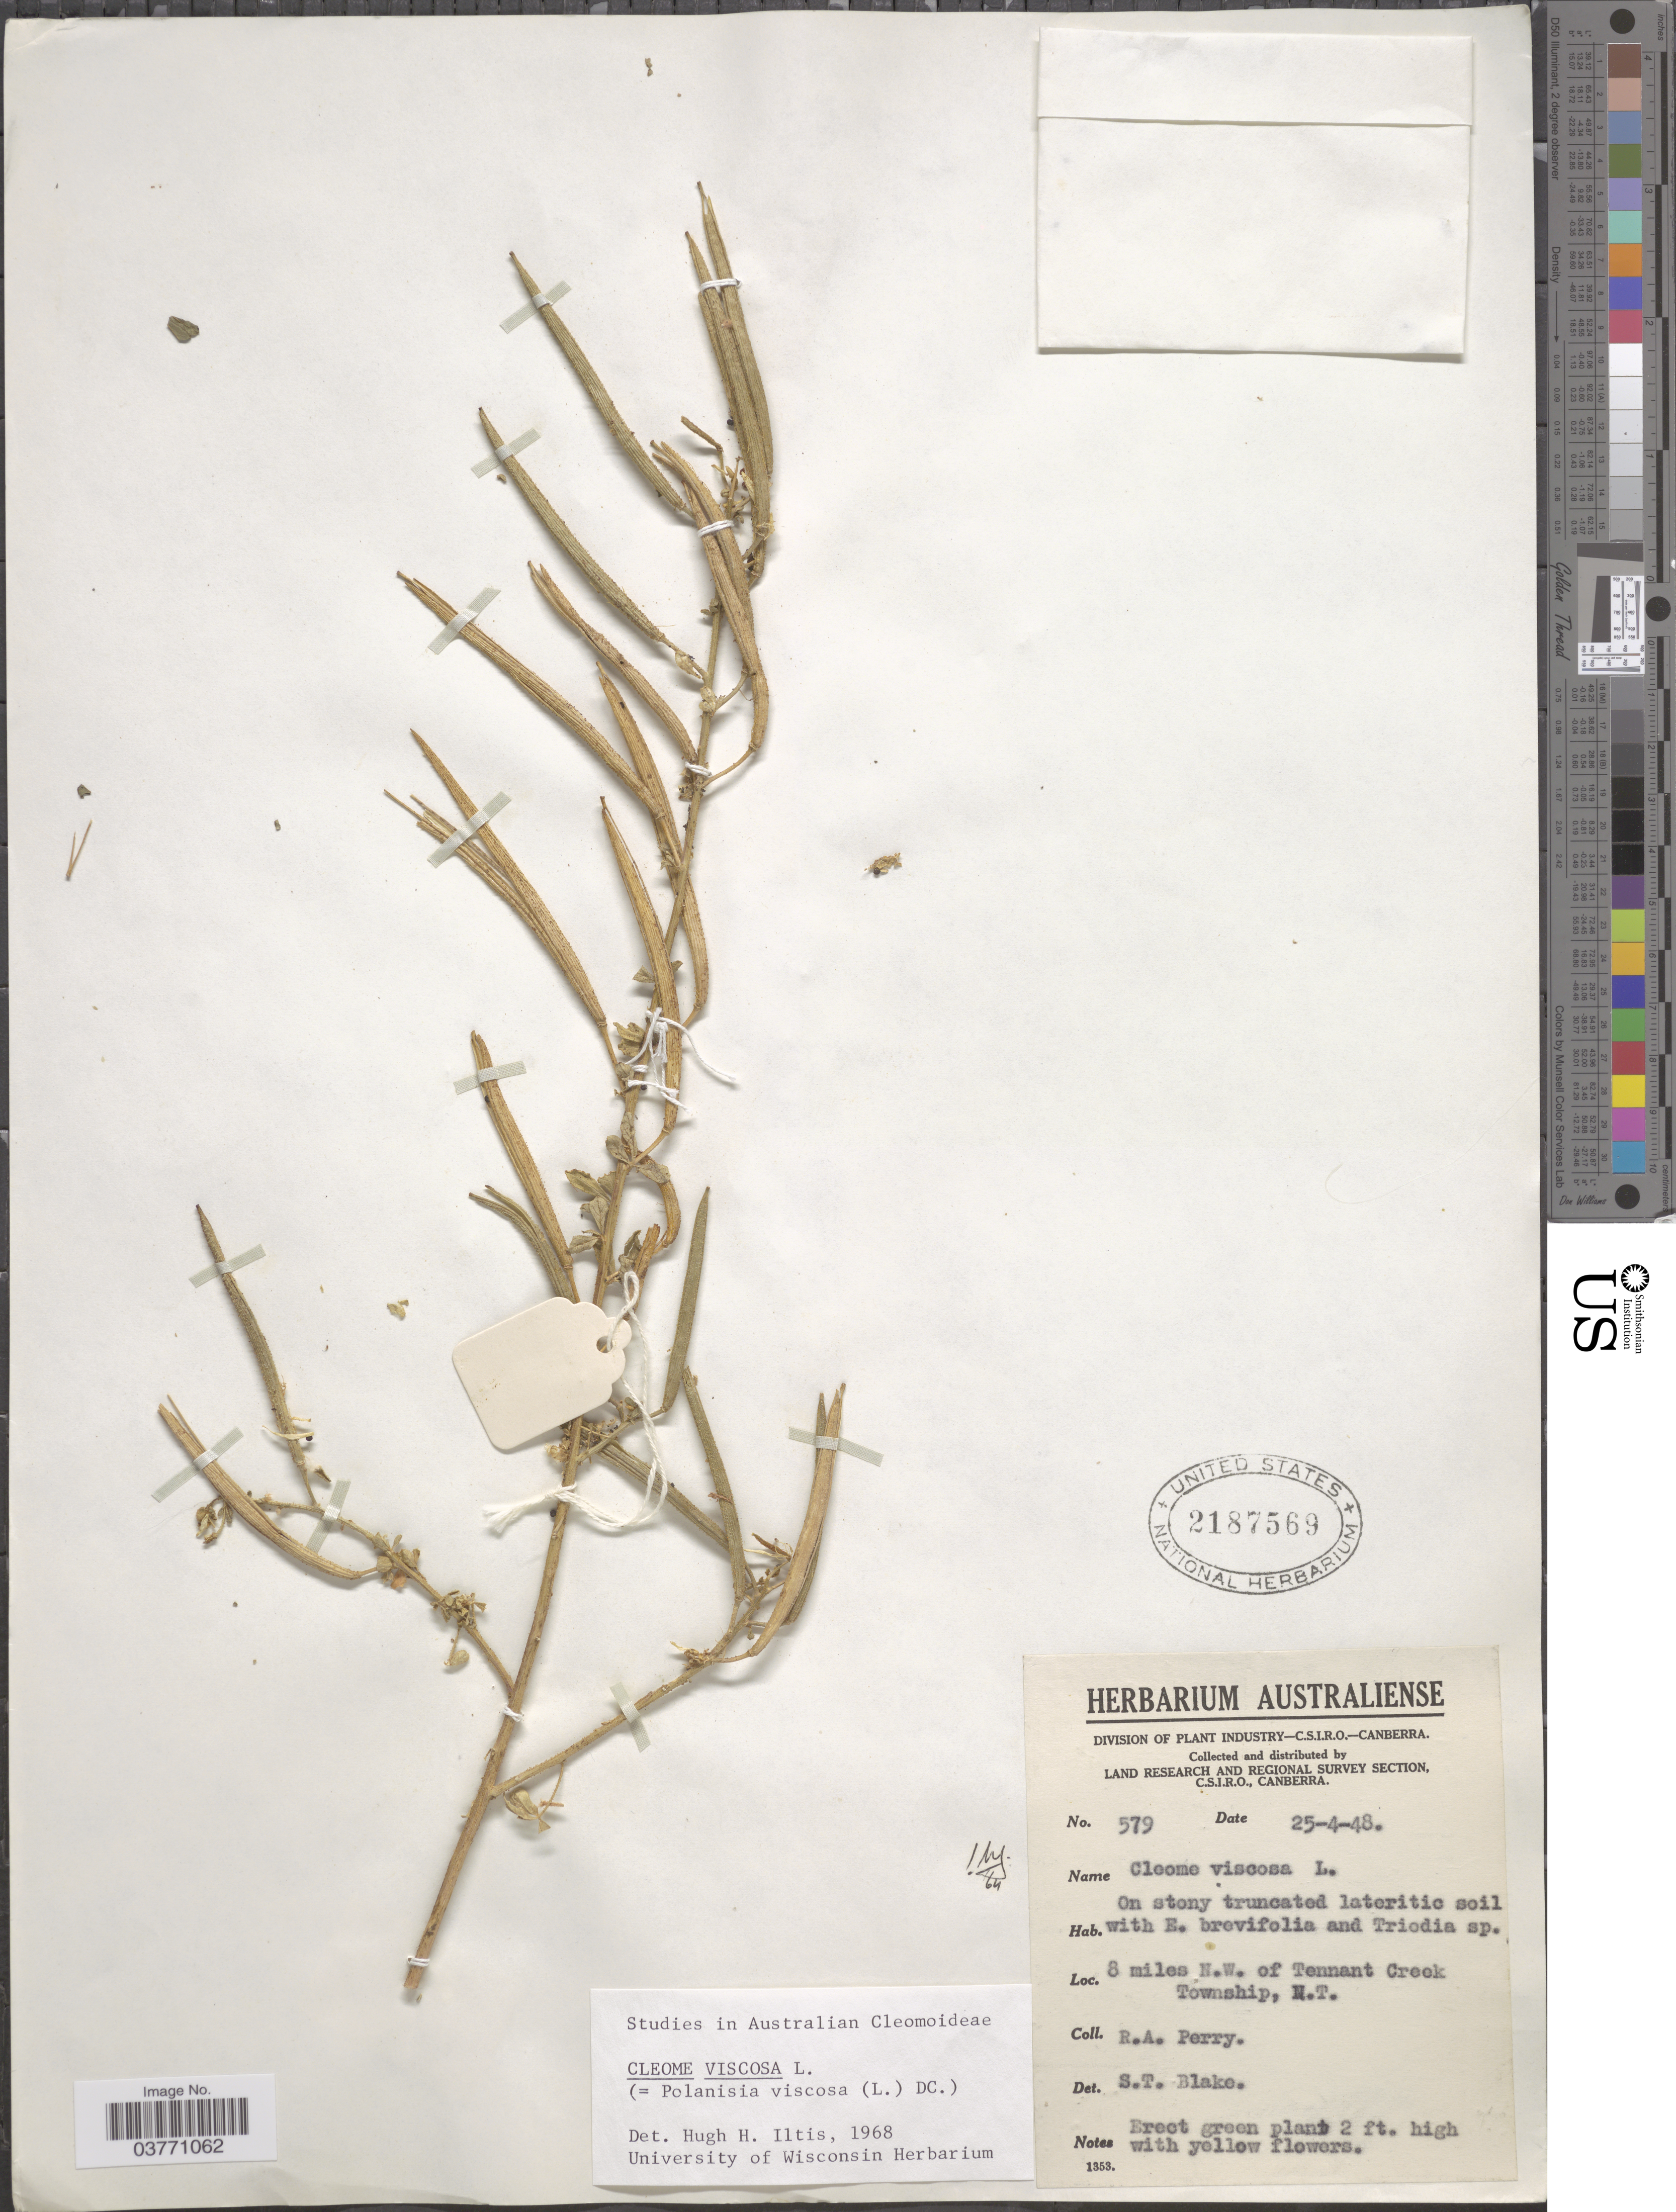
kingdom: Plantae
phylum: Tracheophyta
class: Magnoliopsida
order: Brassicales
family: Cleomaceae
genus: Arivela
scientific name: Arivela viscosa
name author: (L.) Raf.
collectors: Perry, R. A.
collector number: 579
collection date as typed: Transcribed d/m/y: 25/4/48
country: Australia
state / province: Northern Territory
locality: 8 miles N.W. of Tennant Creek Township.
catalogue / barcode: US 2187569